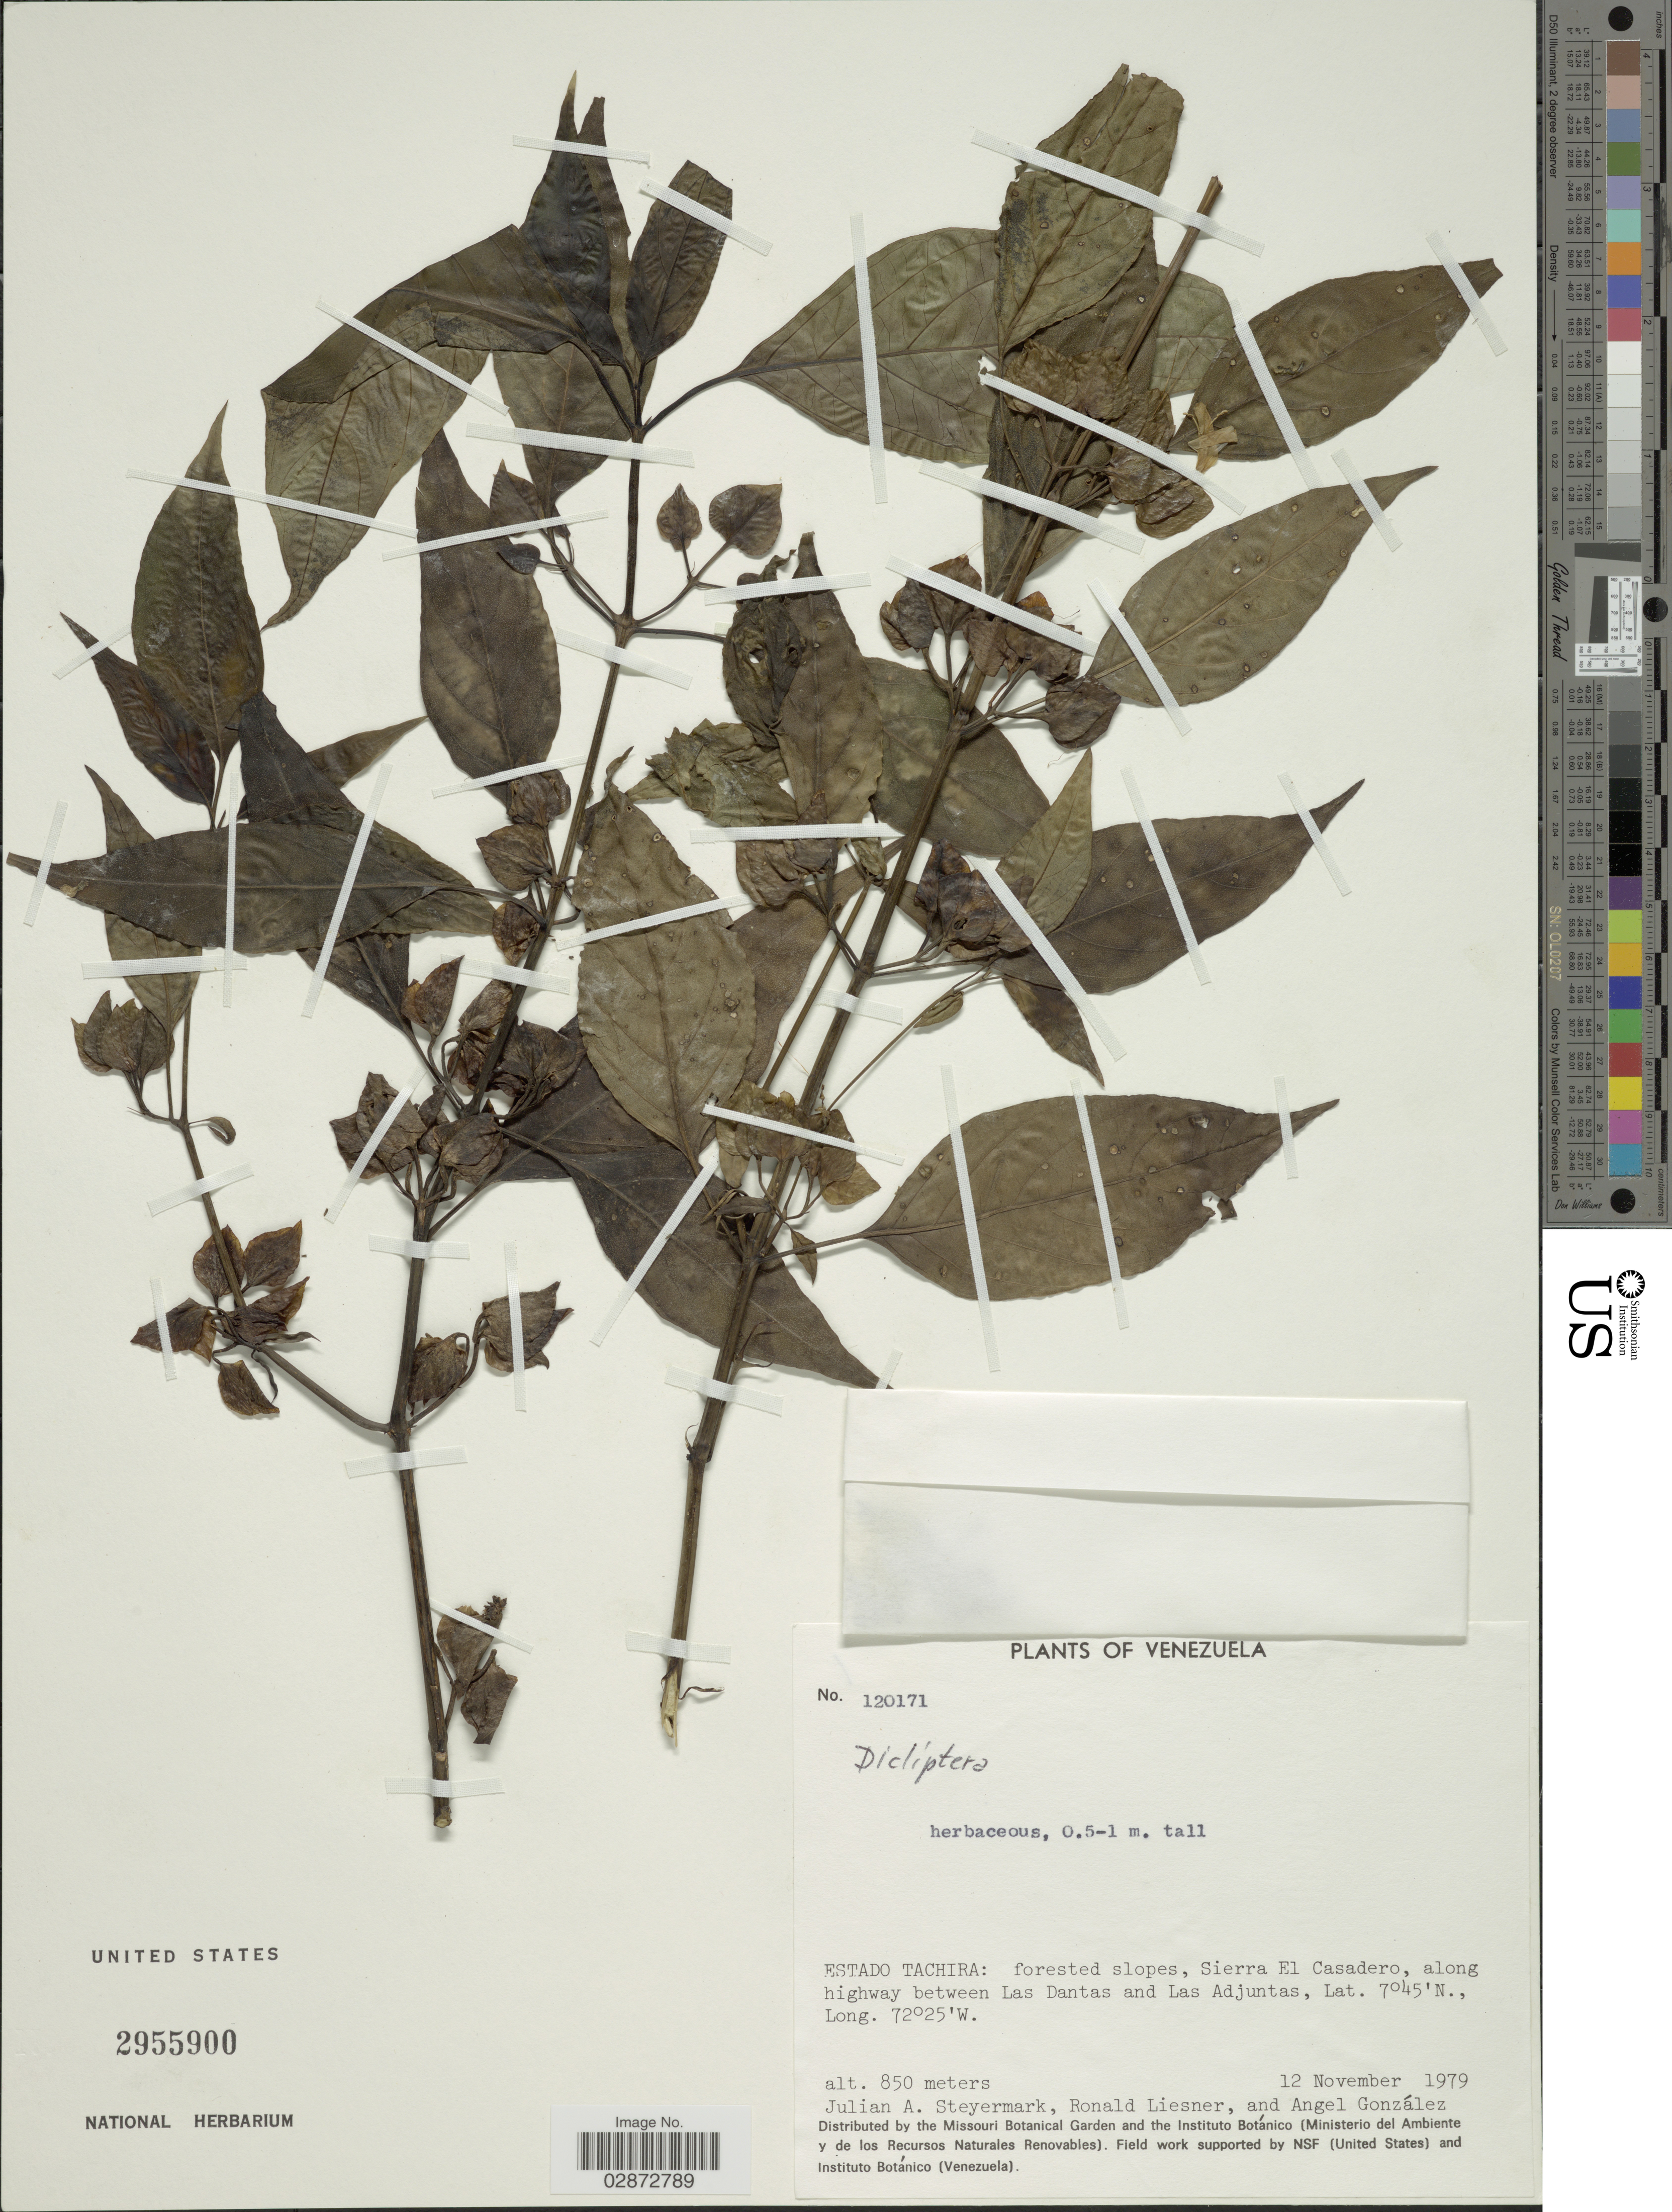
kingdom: Plantae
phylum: Tracheophyta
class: Magnoliopsida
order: Lamiales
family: Acanthaceae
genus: Dicliptera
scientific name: Dicliptera sp.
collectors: J. Steyermark, R. L. Liesner & A. C. González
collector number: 120171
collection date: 1979-11-12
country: Venezuela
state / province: Tachira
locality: Sierra El Casadero, along highway between Las Dantas and Las Adjuntas.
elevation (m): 850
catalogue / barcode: US 2955900